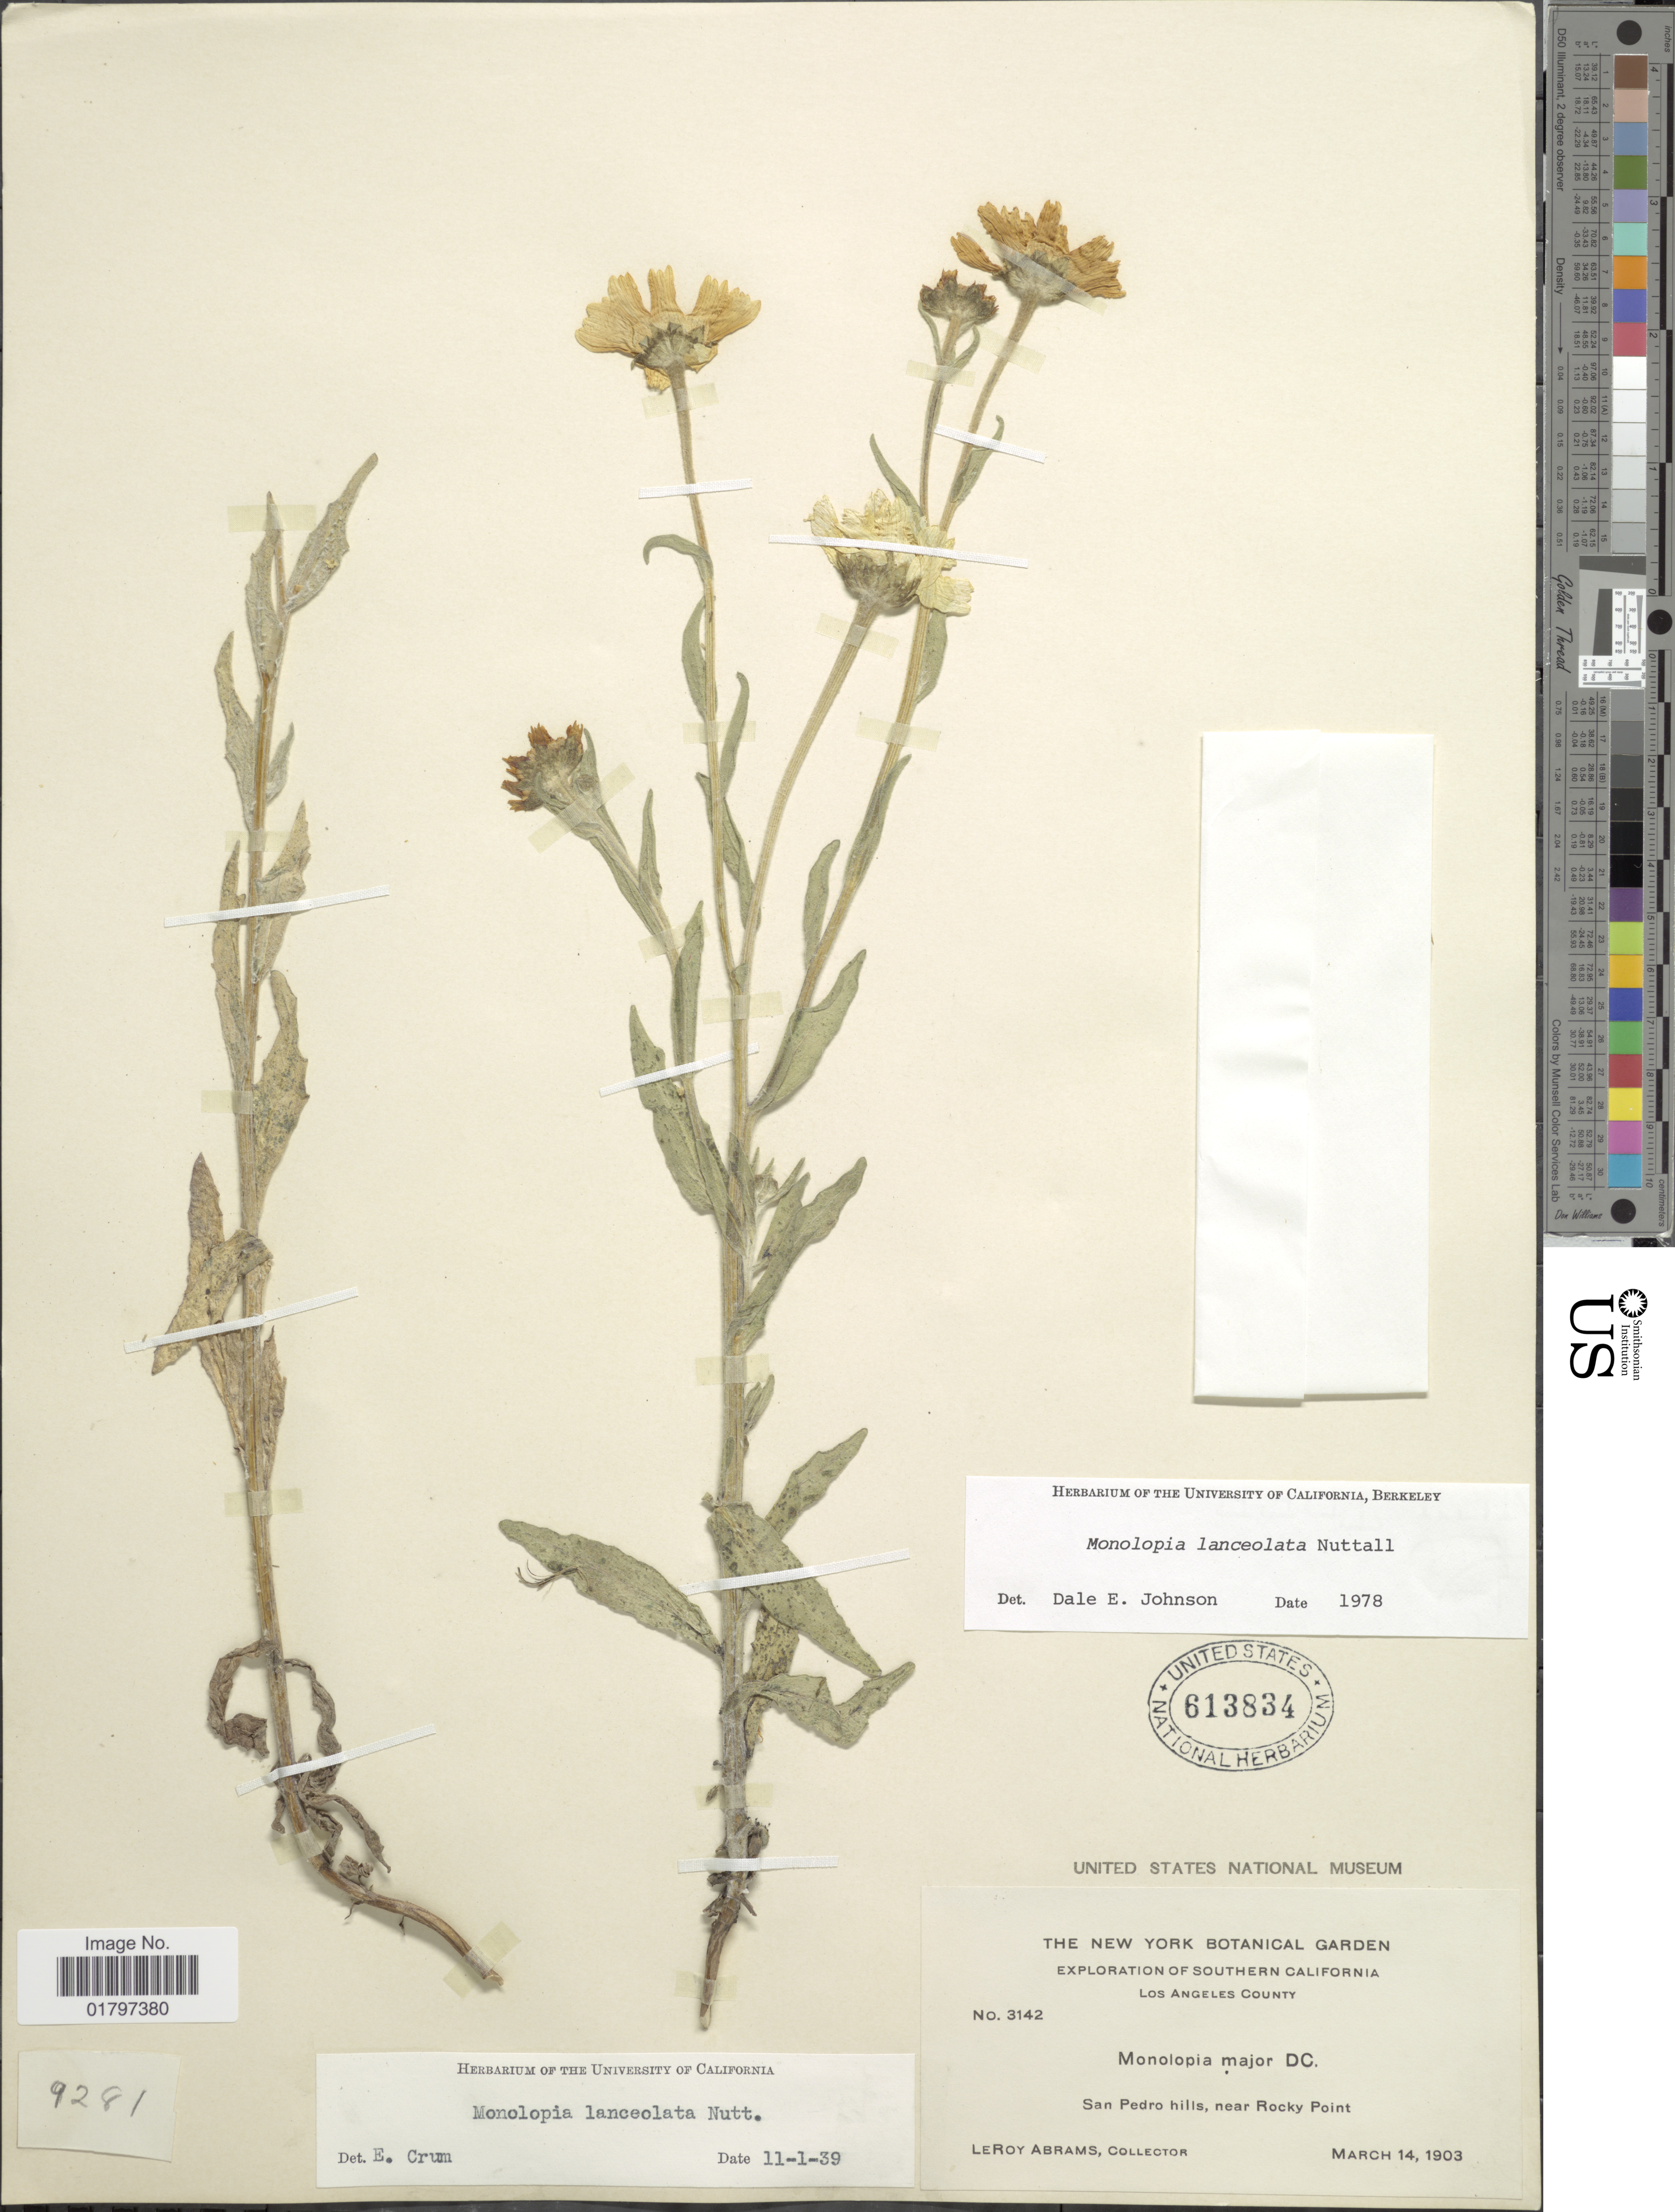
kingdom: Plantae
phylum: Tracheophyta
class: Magnoliopsida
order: Asterales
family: Asteraceae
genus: Monolopia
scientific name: Monolopia lanceolata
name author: Nutt.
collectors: L. Abrams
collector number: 3142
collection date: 1903-03-14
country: United States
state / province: California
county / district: Los Angeles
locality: Southern California. Los Angeles County. San Pedro hills, near Rocky Point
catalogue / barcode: US 613834